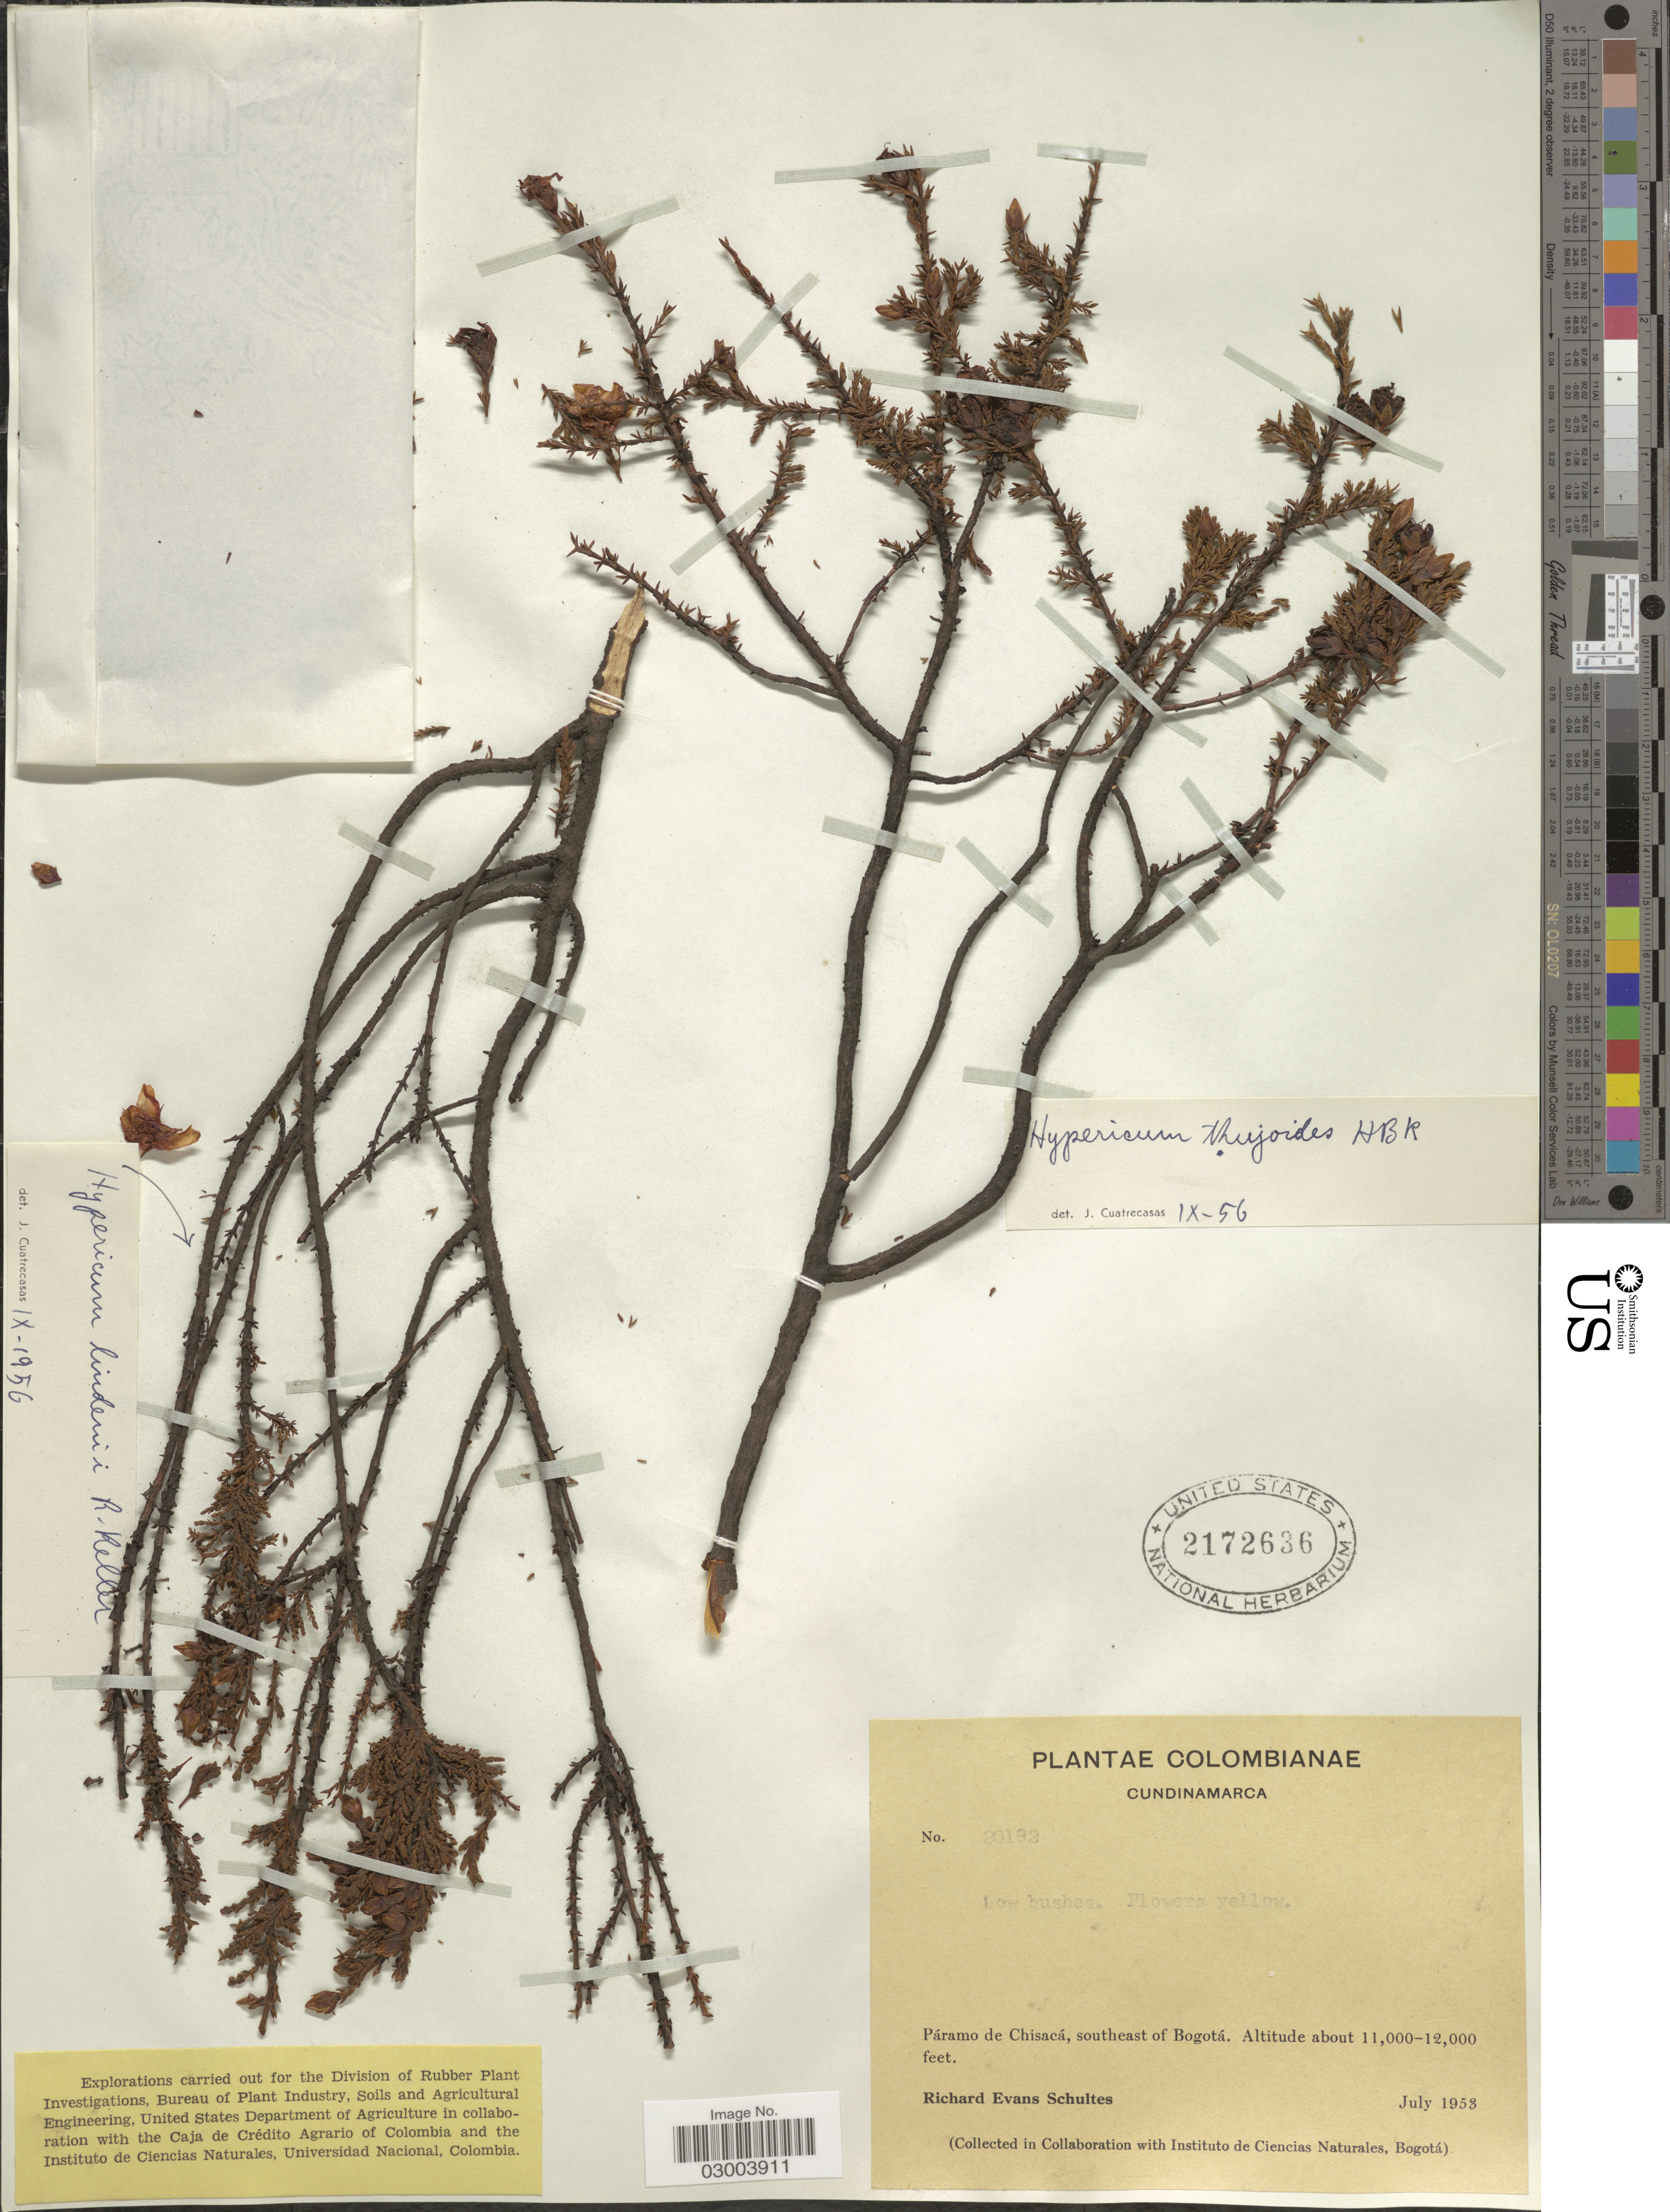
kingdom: Plantae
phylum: Tracheophyta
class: Magnoliopsida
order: Malpighiales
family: Hypericaceae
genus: Hypericum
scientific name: Hypericum thuyoides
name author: Kunth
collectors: R. E. Schultes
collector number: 20192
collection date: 1953-07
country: Colombia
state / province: Cundinamarca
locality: Páramo de Chisacá, southeast of Bogotá.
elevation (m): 3353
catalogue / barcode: US 2172636